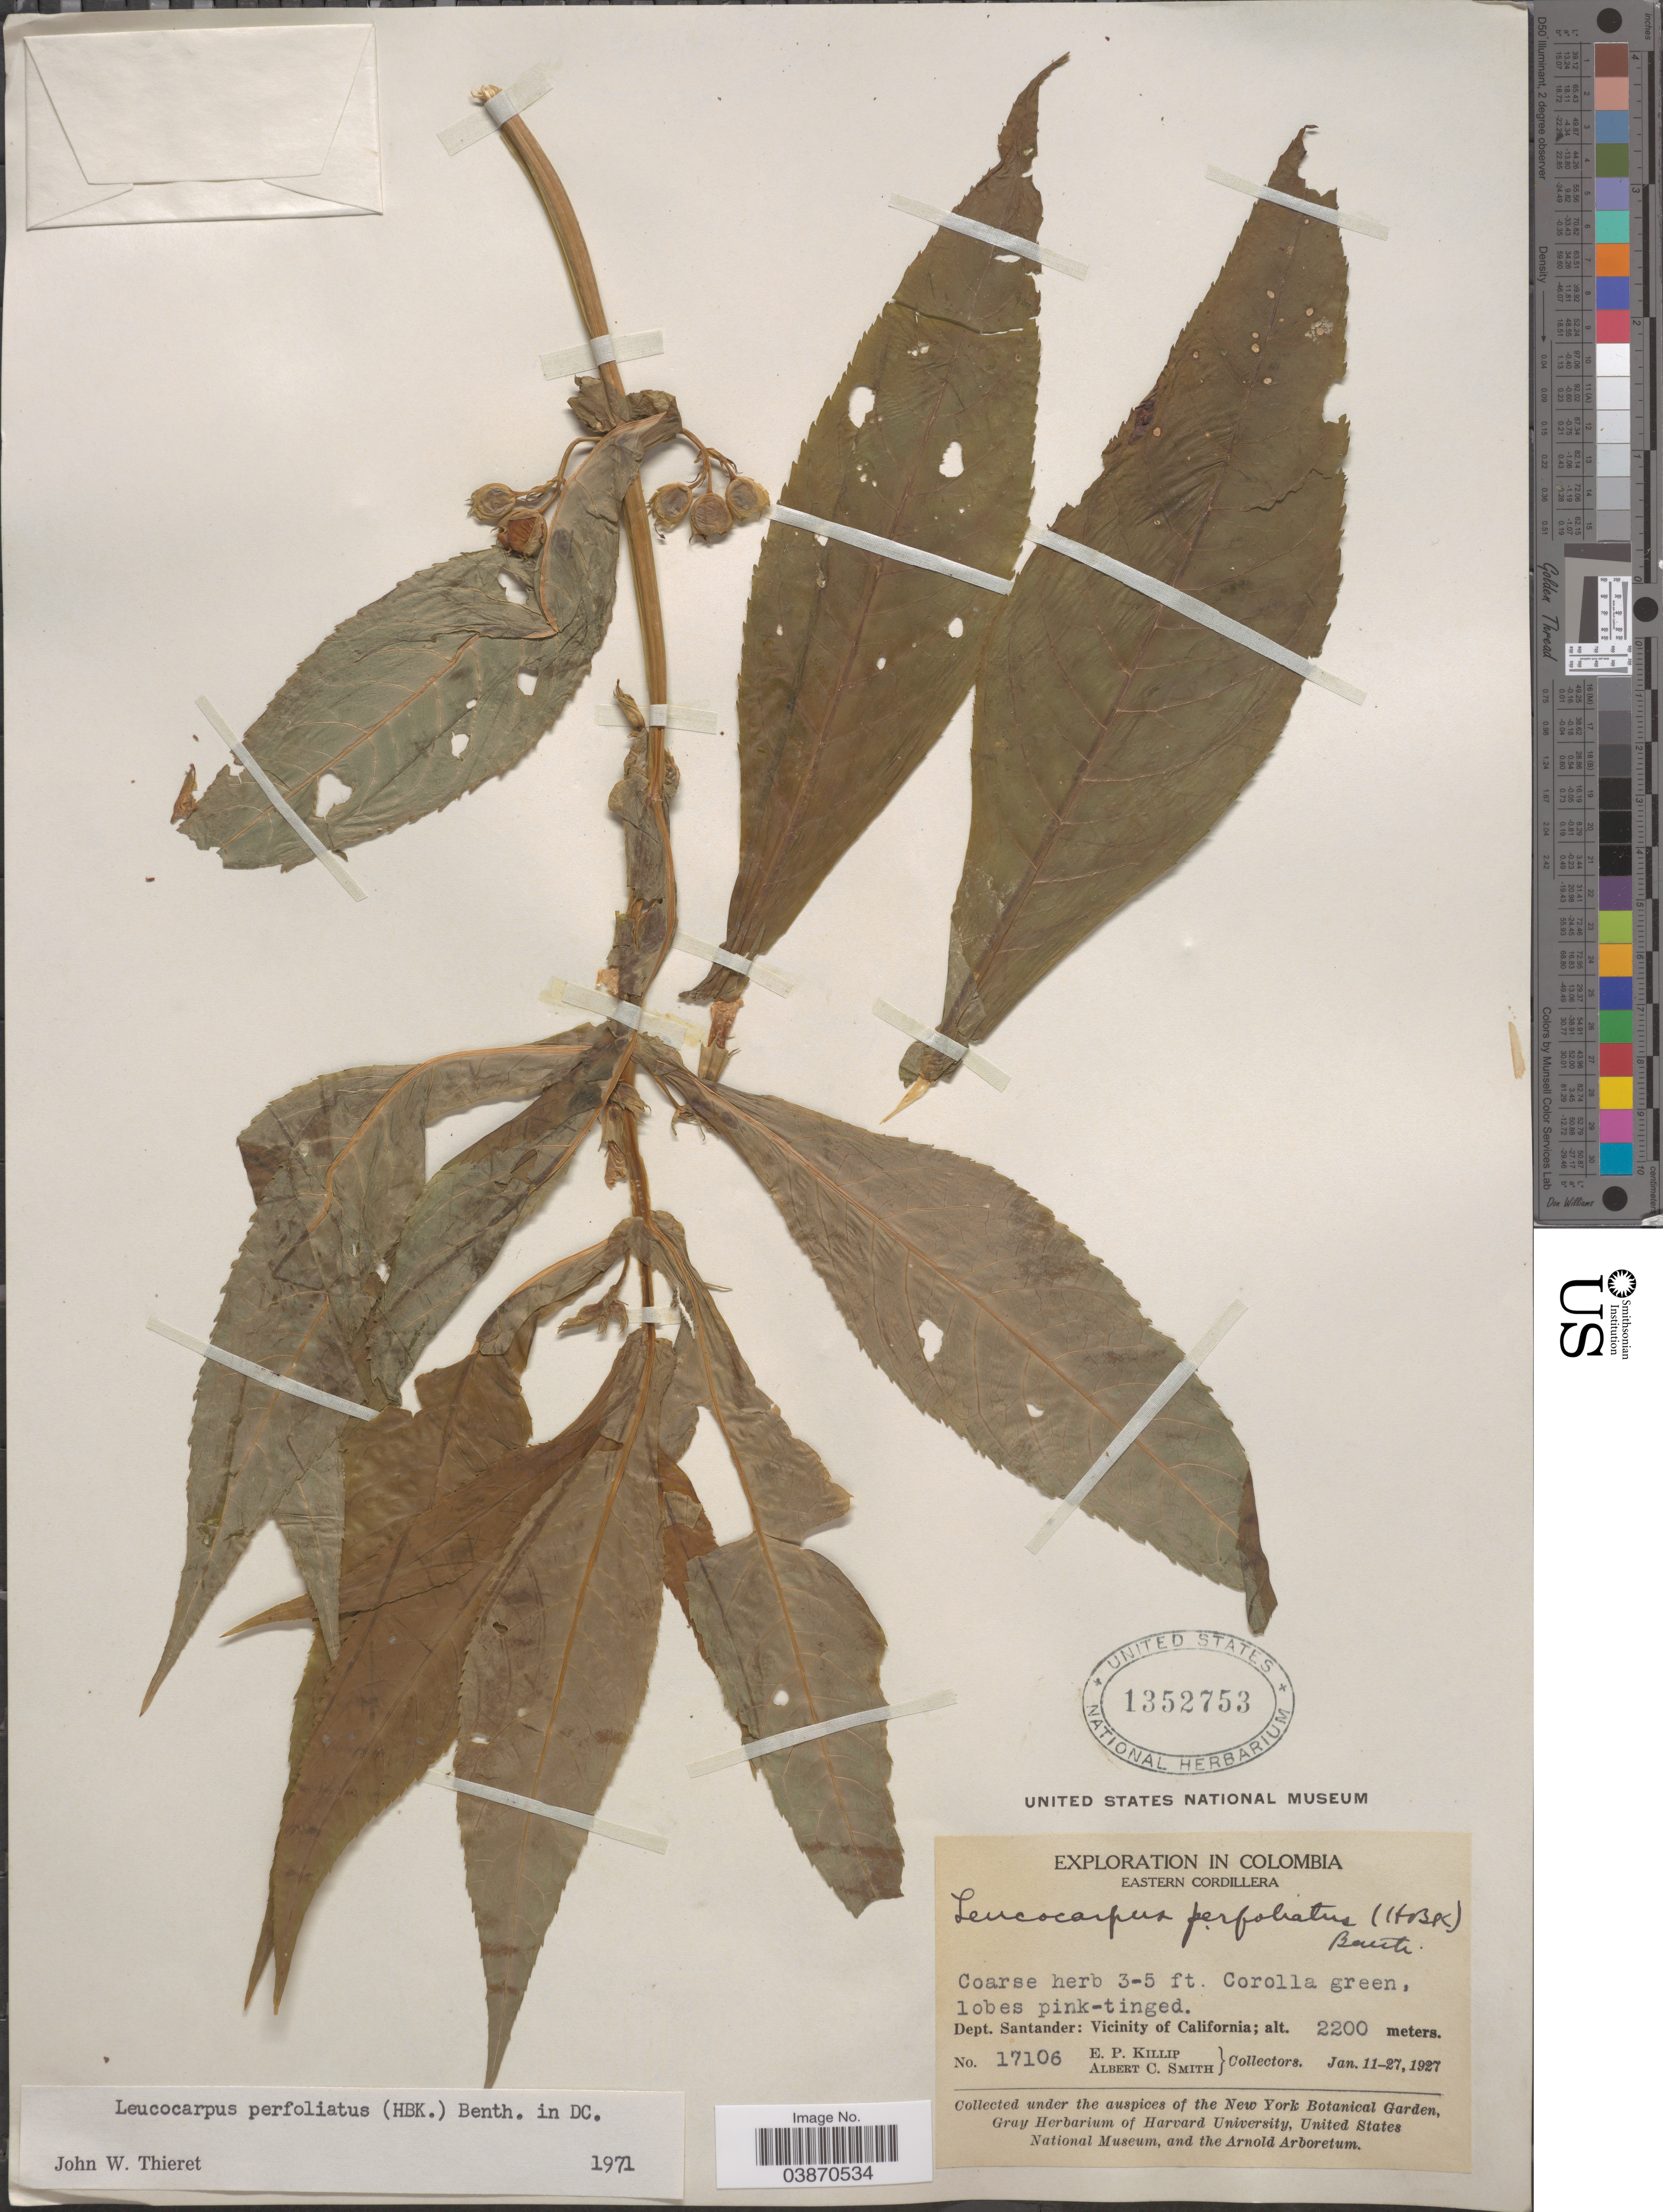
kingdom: Plantae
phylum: Tracheophyta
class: Magnoliopsida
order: Lamiales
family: Phrymaceae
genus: Leucocarpus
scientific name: Leucocarpus perfoliatus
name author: (Kunth) Benth.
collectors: E. P. Killip & A. C. Smith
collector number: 17106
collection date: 1927-01-11/1927-01-27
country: Colombia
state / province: Santander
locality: Eastern Cordillera. Dept. Santander: Vicinity of California.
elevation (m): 2200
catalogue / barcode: US 1352753